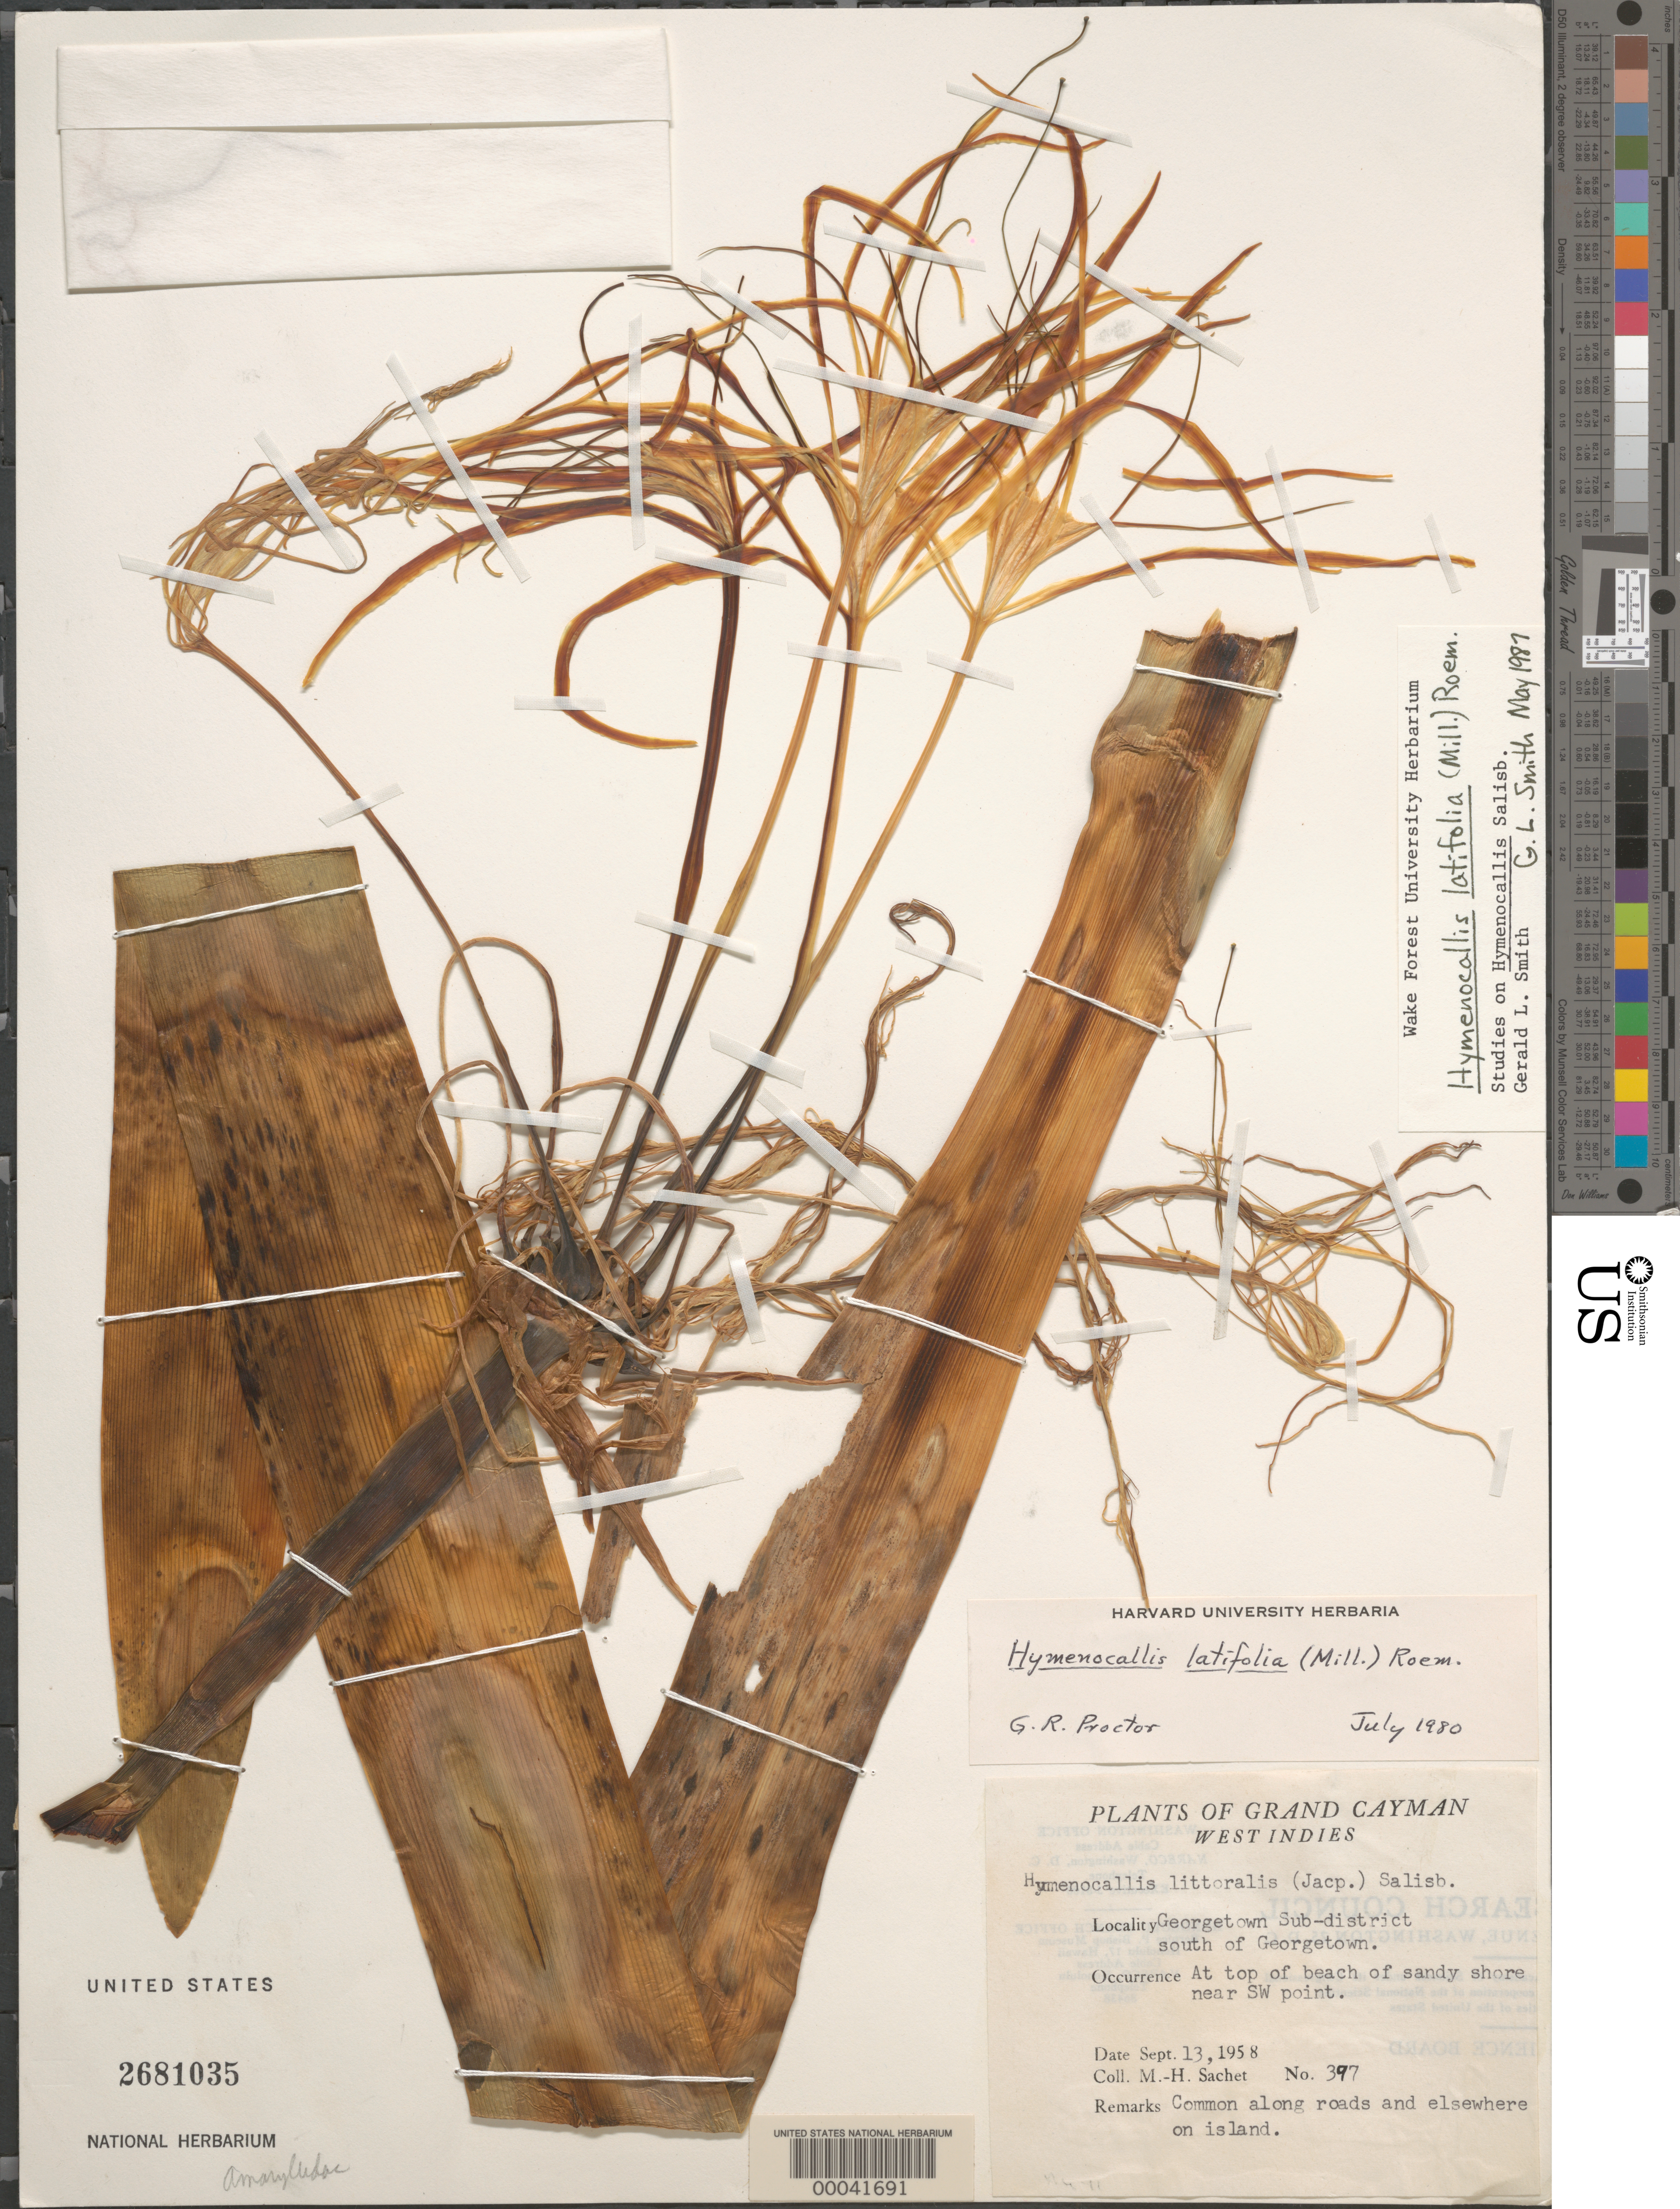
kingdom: Plantae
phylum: Tracheophyta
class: Liliopsida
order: Asparagales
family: Amaryllidaceae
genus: Hymenocallis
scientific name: Hymenocallis latifolia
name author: (Mill.) M. Roem.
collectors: M.-H. Sachet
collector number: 397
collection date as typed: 13 Sep 1958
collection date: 1958-09-13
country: Cayman Islands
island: Grand Cayman Island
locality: Georgetown sub-dist., S of Georgetown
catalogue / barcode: US 2681035